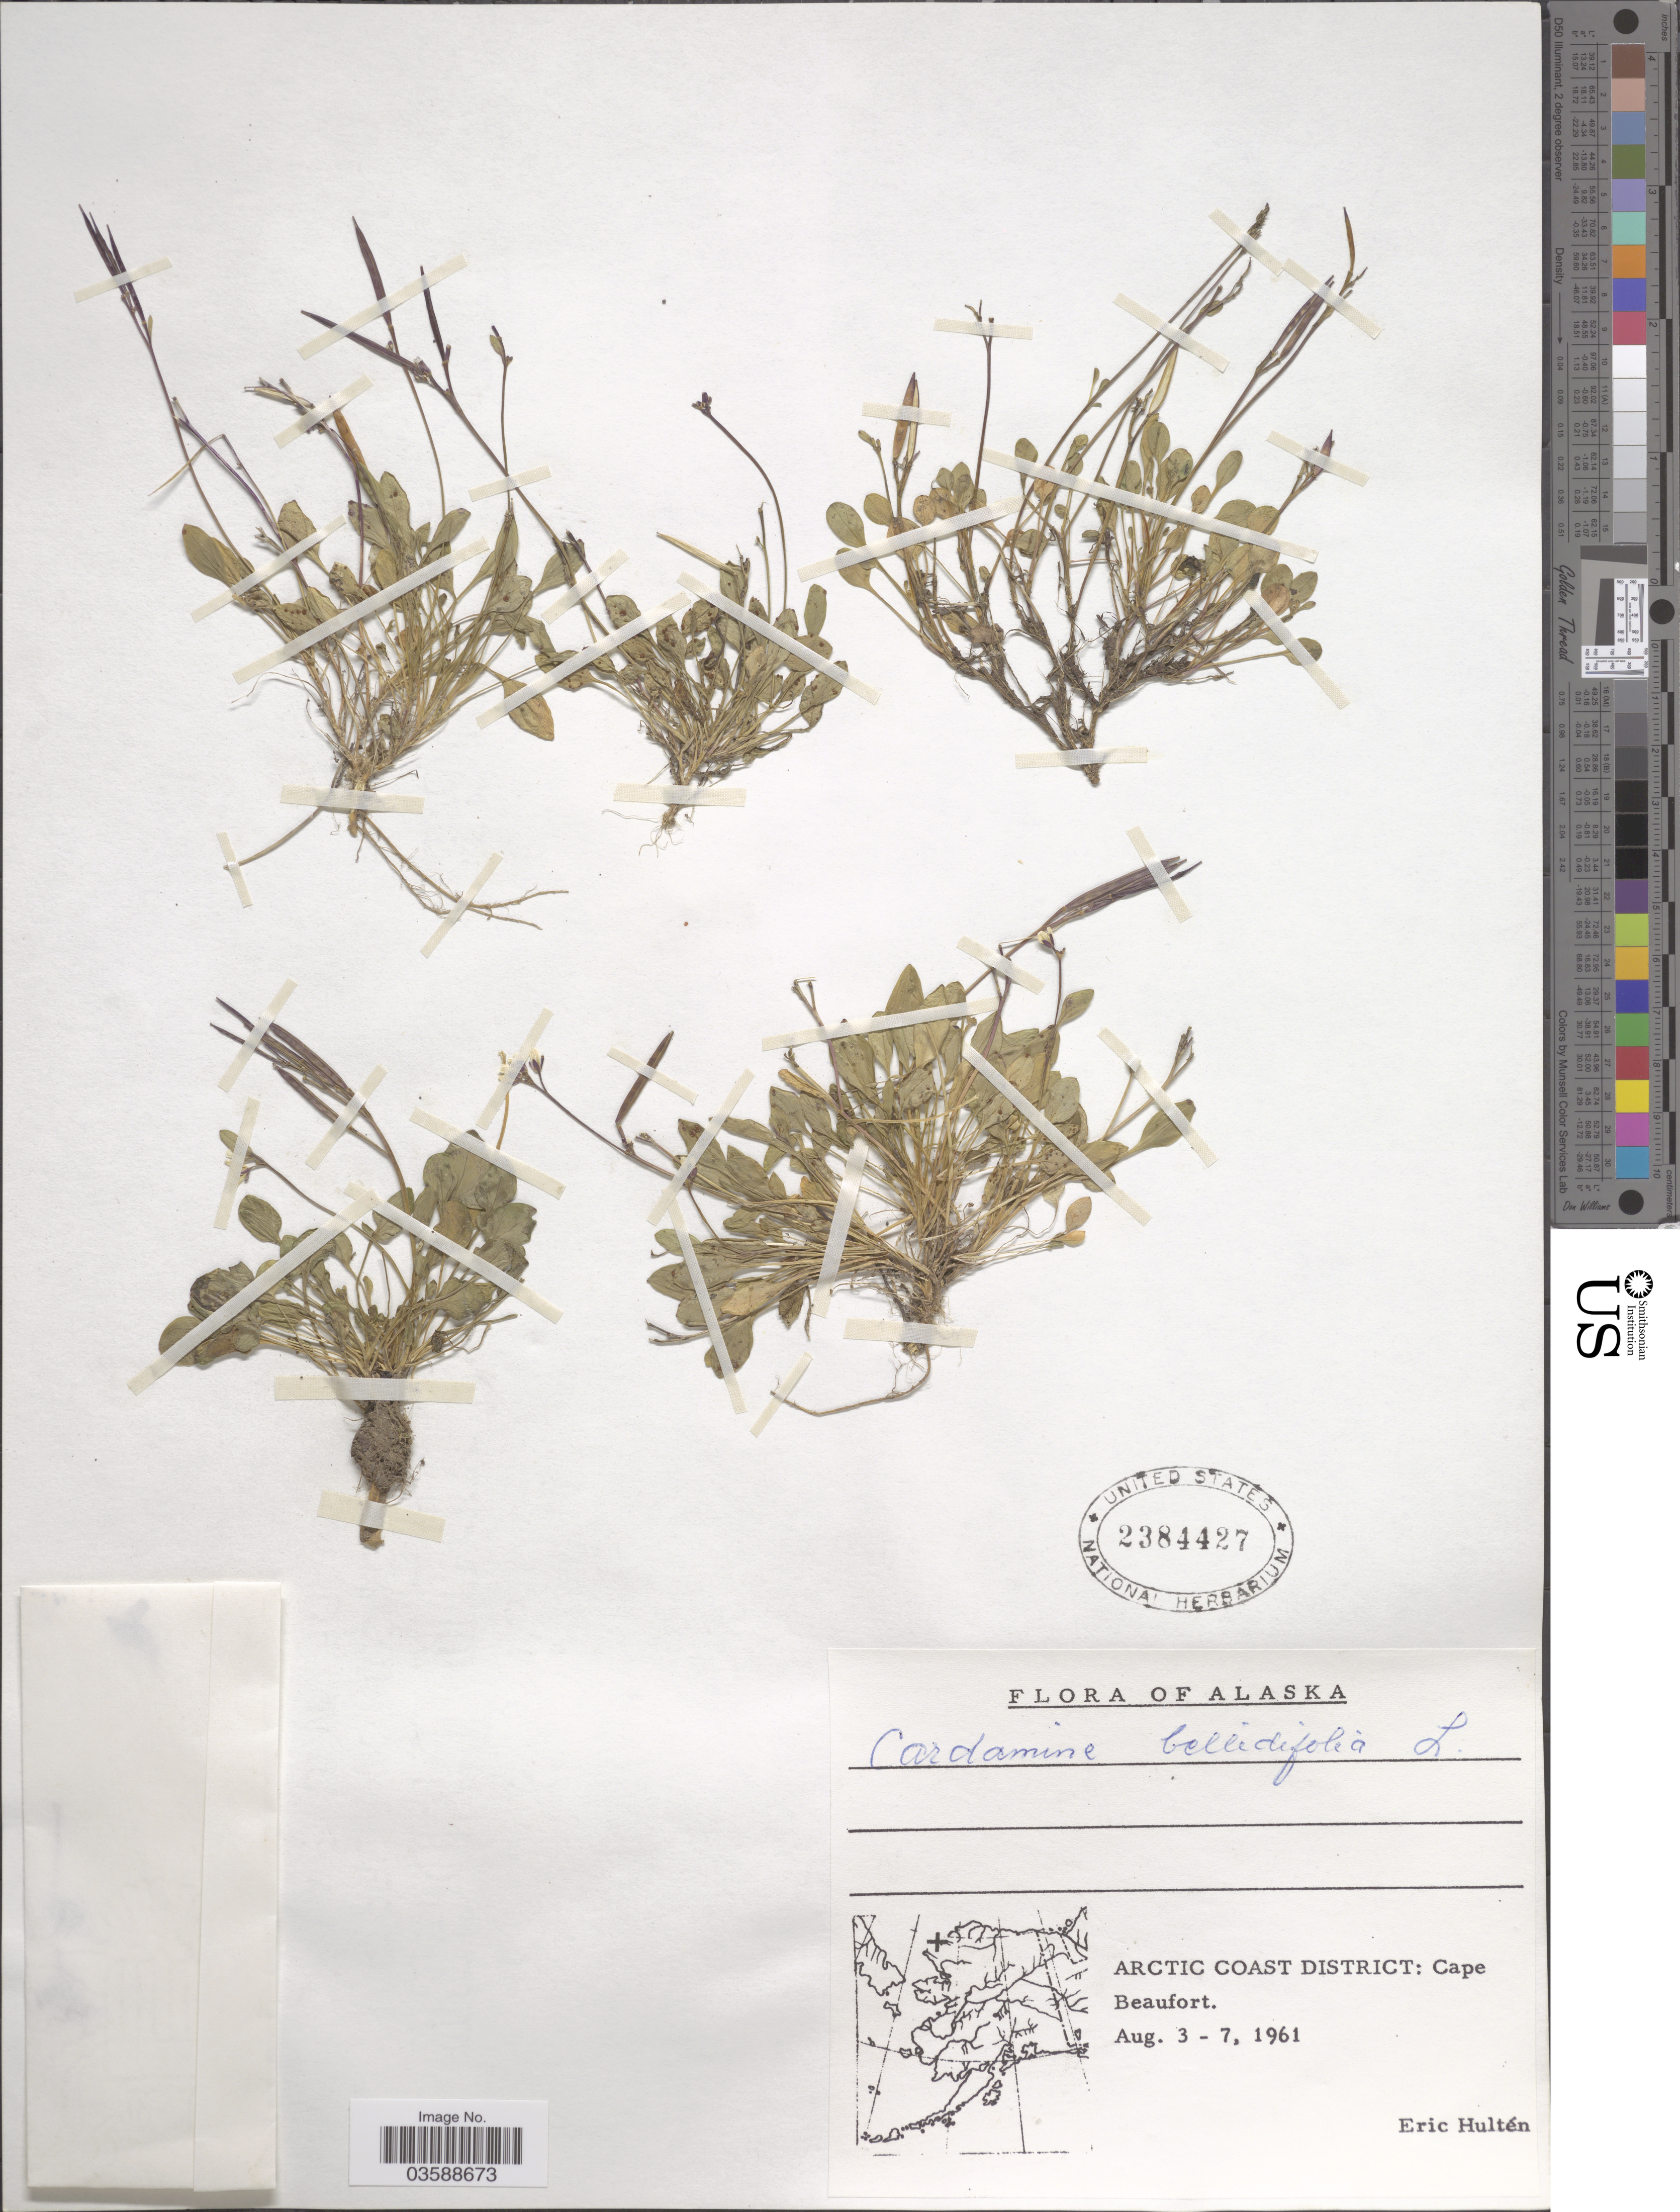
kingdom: Plantae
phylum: Tracheophyta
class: Magnoliopsida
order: Brassicales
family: Brassicaceae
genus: Cardamine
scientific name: Cardamine bellidifolia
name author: L.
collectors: E. G. Hultén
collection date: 1961-08-03/1961-08-07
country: United States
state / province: Alaska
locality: Arctic Coast District: Cape Beaufort.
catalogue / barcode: US 2384427